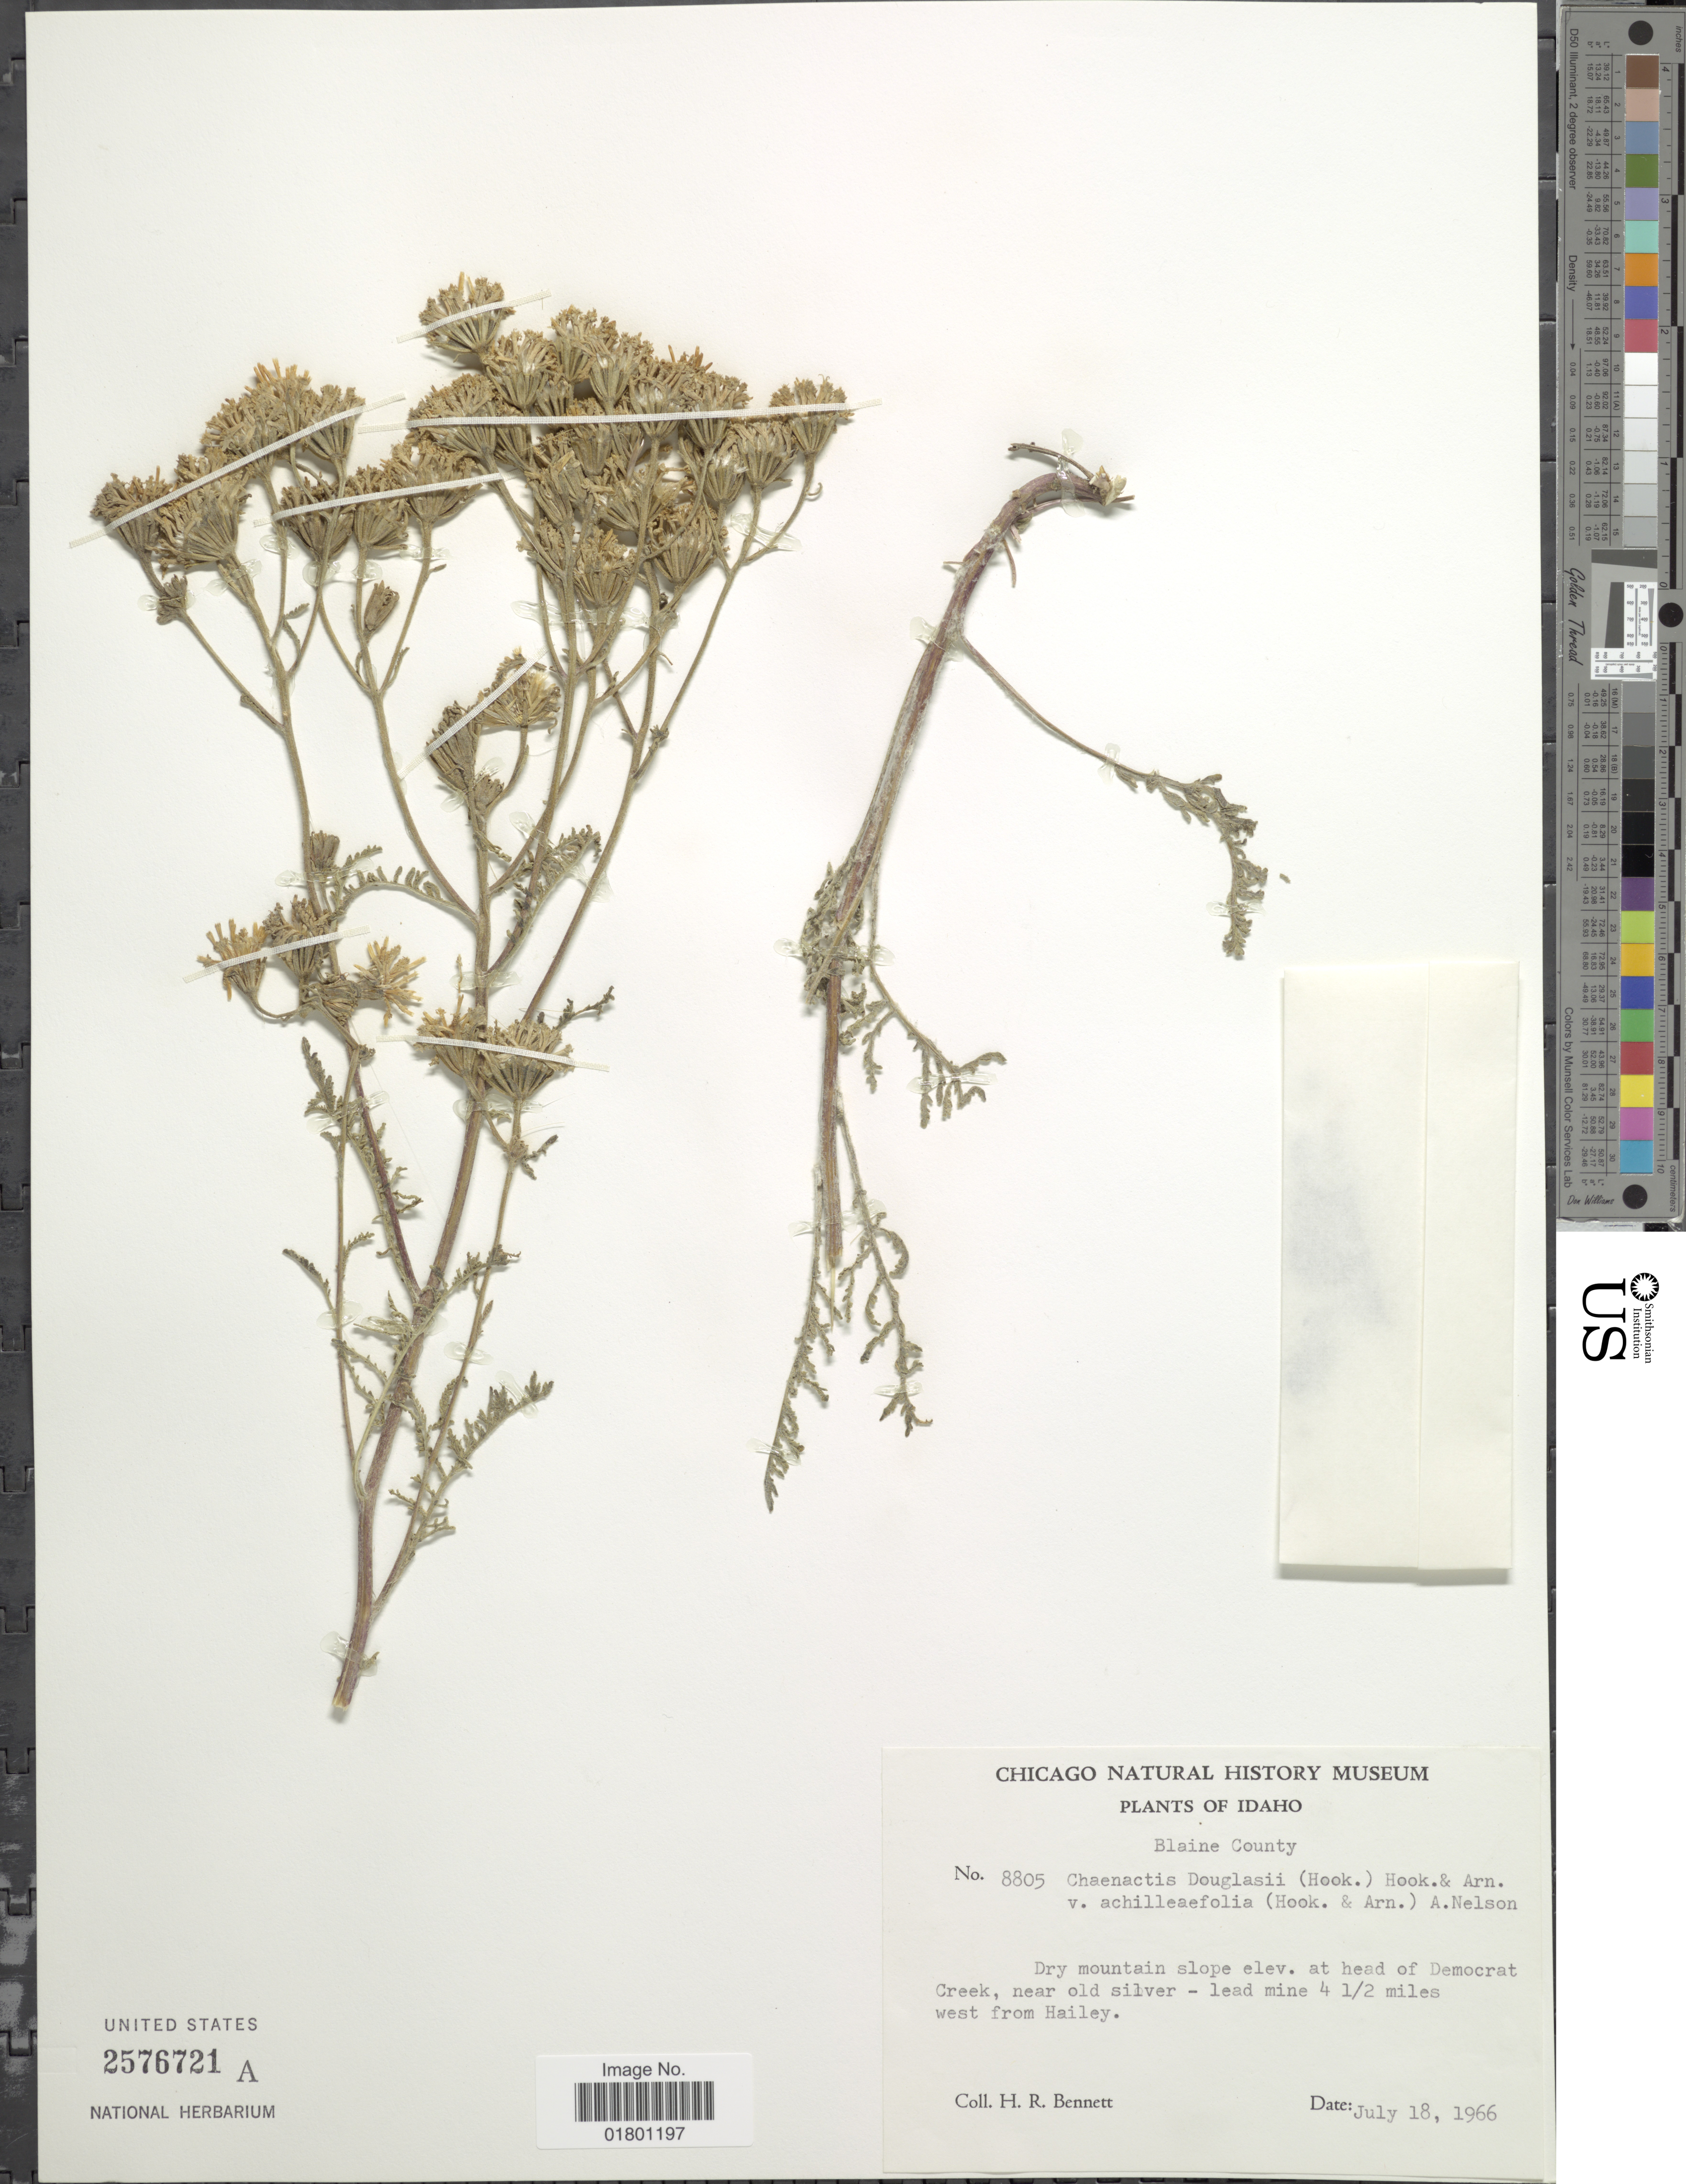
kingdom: Plantae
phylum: Tracheophyta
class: Magnoliopsida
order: Asterales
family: Asteraceae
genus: Chaenactis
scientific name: Chaenactis douglasii var. achilleaefolia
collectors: H. R. Bennett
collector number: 8805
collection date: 1966-07-18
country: United States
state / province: Idaho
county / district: Blaine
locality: Dry mountain slope elev. at head of Democrat Creek, near old silver - lead mine 4½ miles west from Hailey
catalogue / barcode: US 2576721A